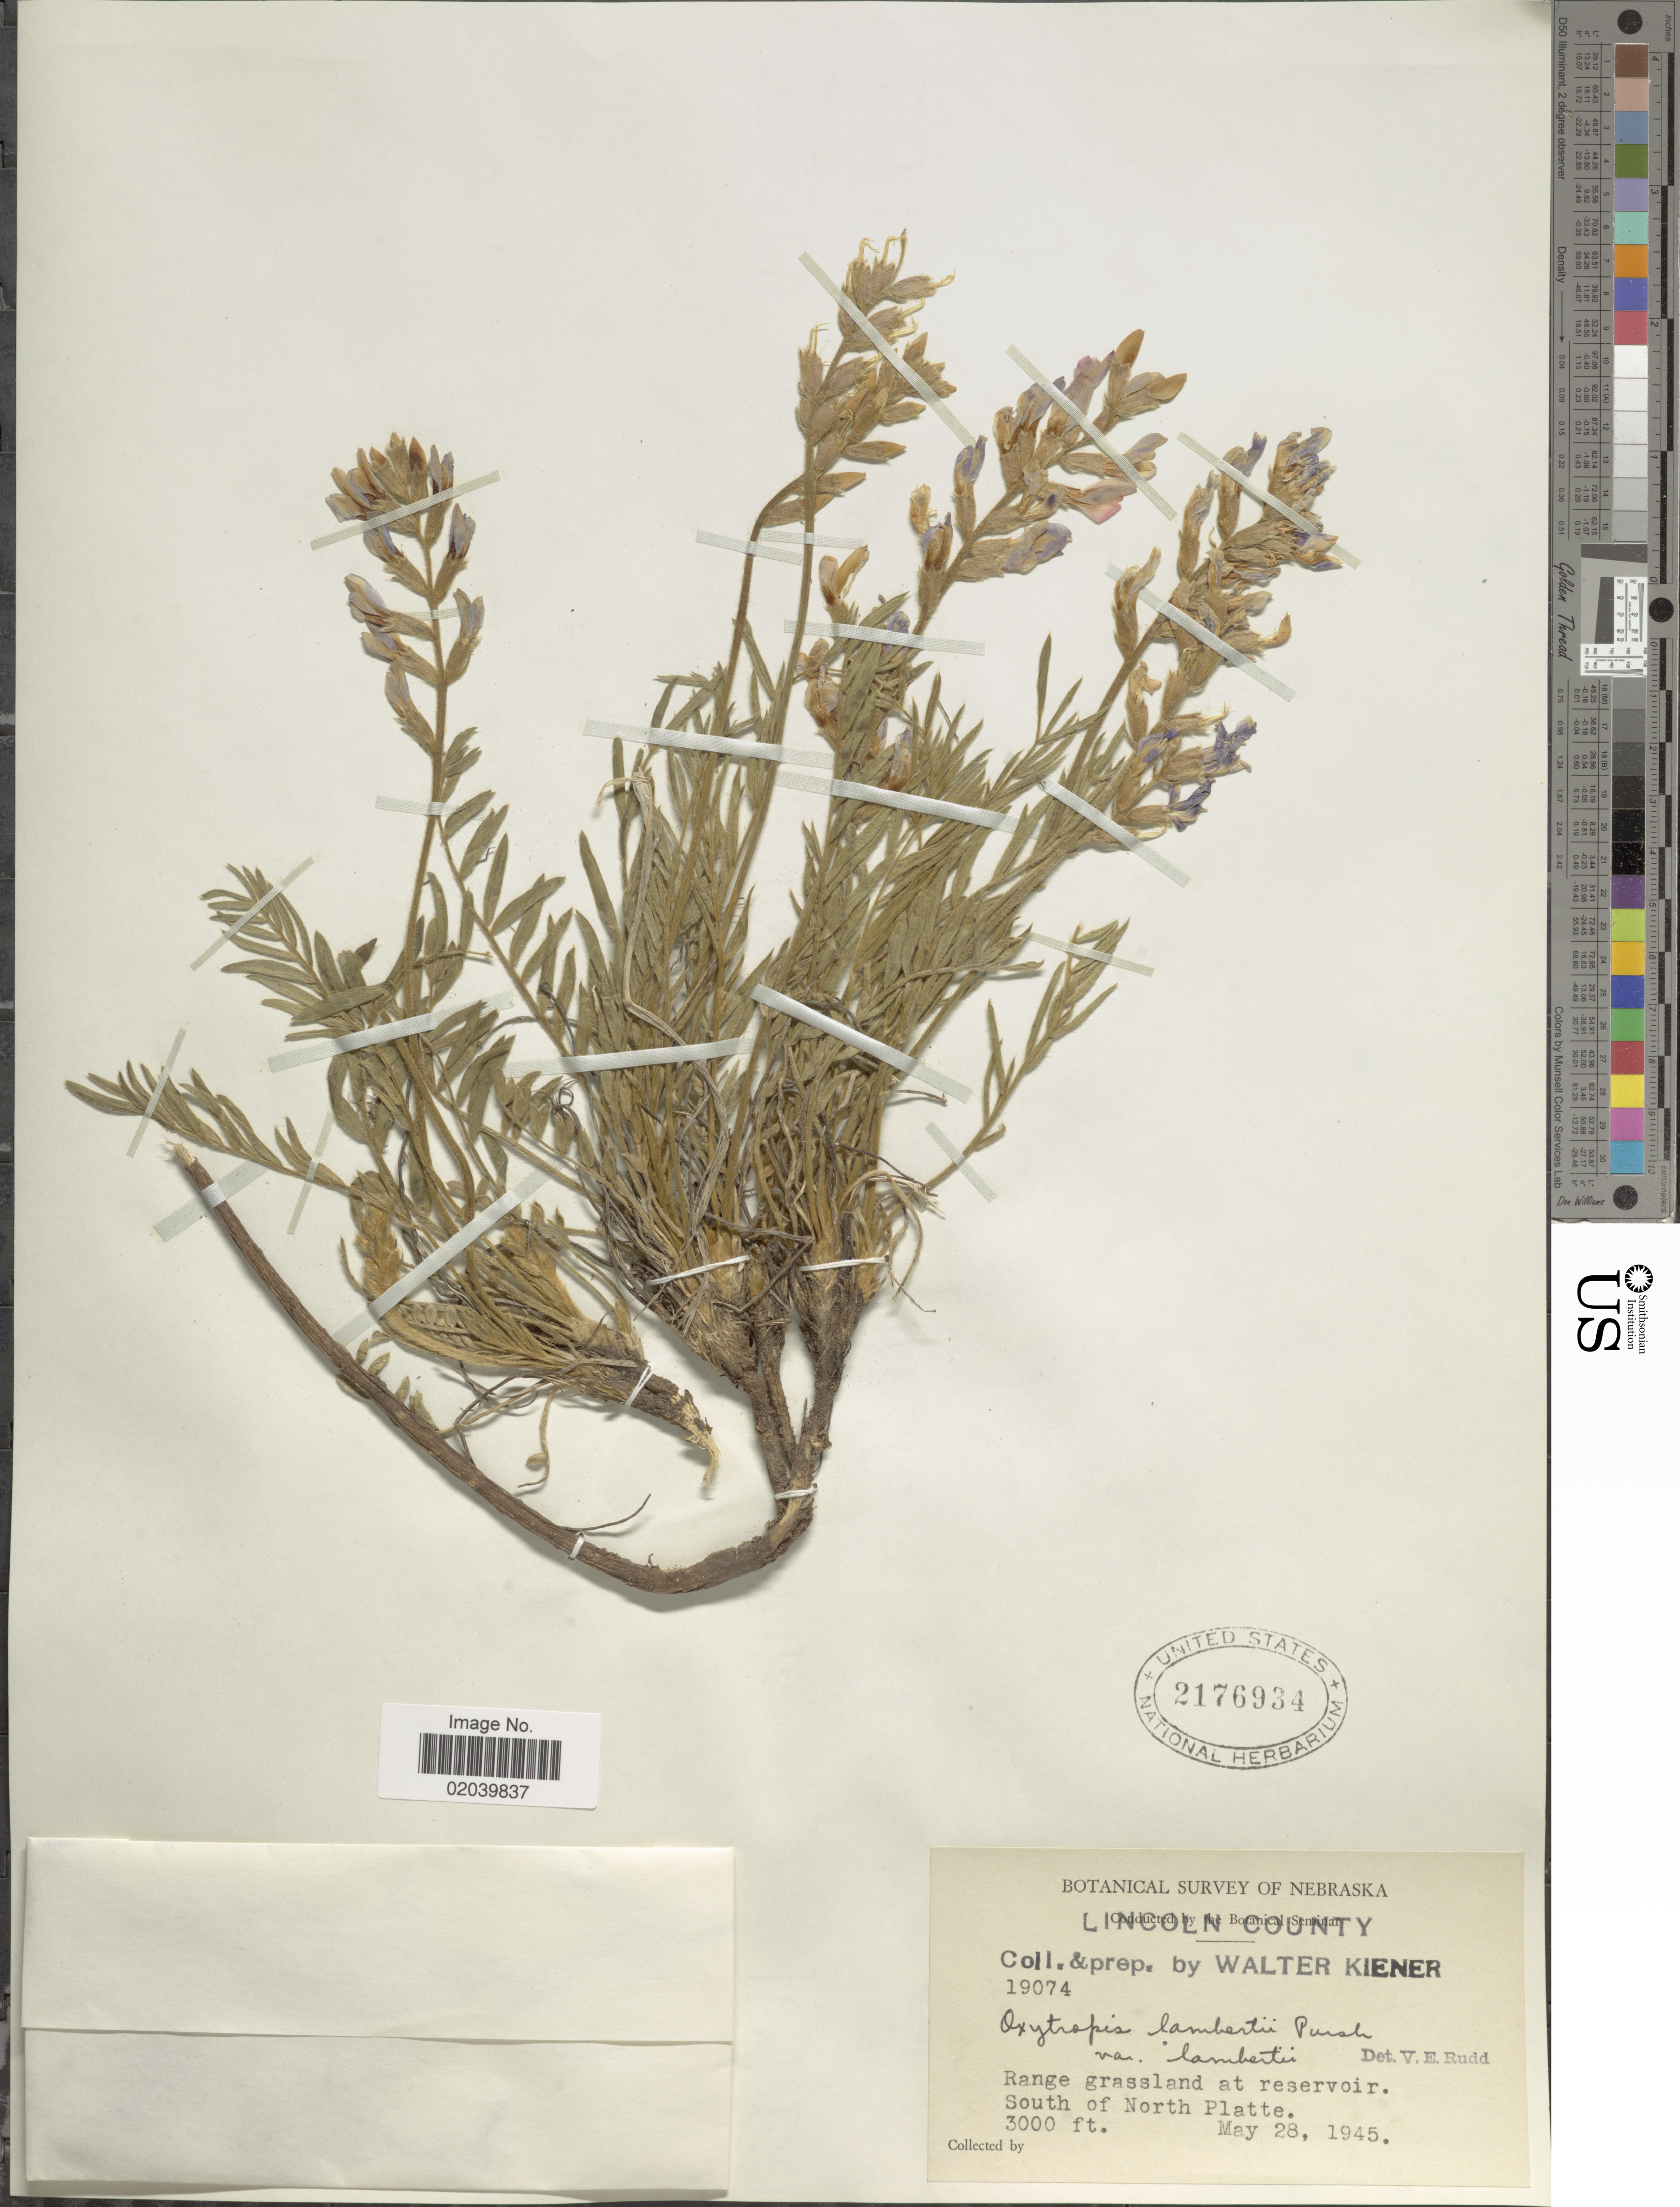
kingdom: Plantae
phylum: Tracheophyta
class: Magnoliopsida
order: Fabales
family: Fabaceae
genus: Oxytropis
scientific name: Oxytropis lambertii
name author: Pursh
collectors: W. Kiener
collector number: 19074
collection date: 1945-05-28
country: United States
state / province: Nebraska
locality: Lincoln County. Range grassland at reservoir. South of North Platte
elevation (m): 914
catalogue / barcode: US 2176934